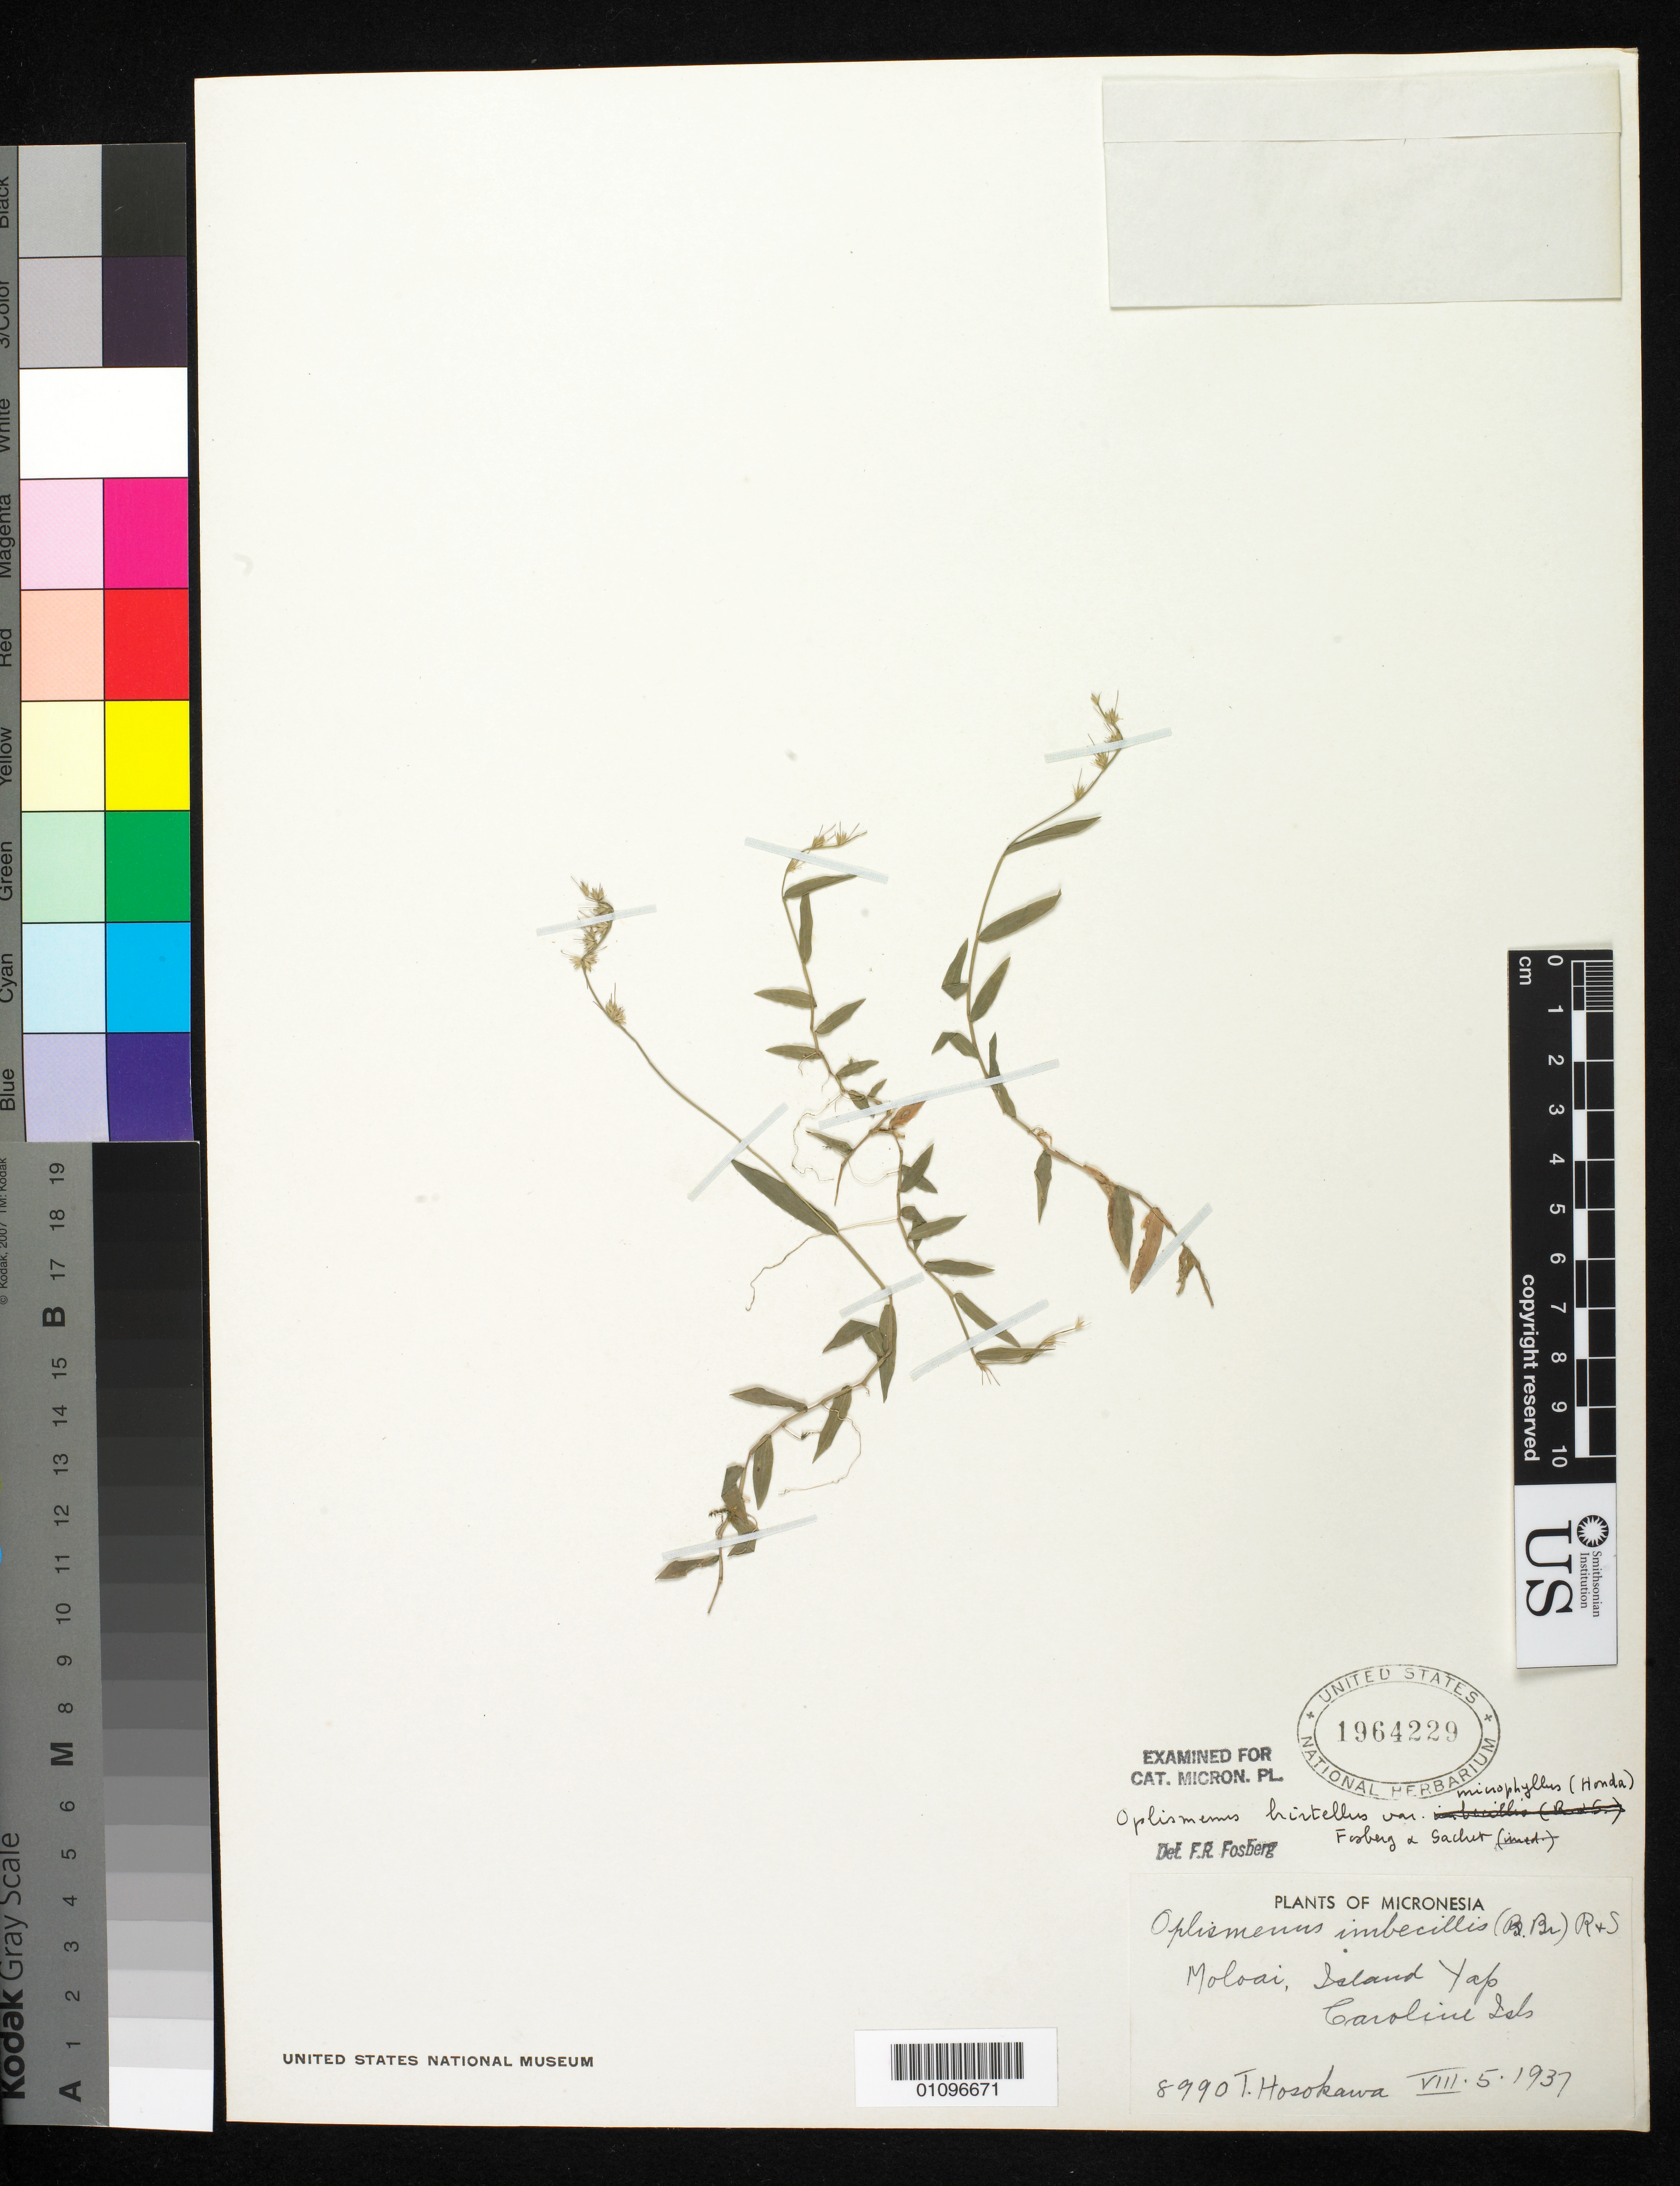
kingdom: Plantae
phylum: Tracheophyta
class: Liliopsida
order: Poales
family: Poaceae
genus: Oplismenus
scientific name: Oplismenus hirtellus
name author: (L.) P. Beauv.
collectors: T. Hosokawa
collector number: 8990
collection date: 1937-08-05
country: Micronesia, Federated States of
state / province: Yap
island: Yap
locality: Moloai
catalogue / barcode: US 1964229